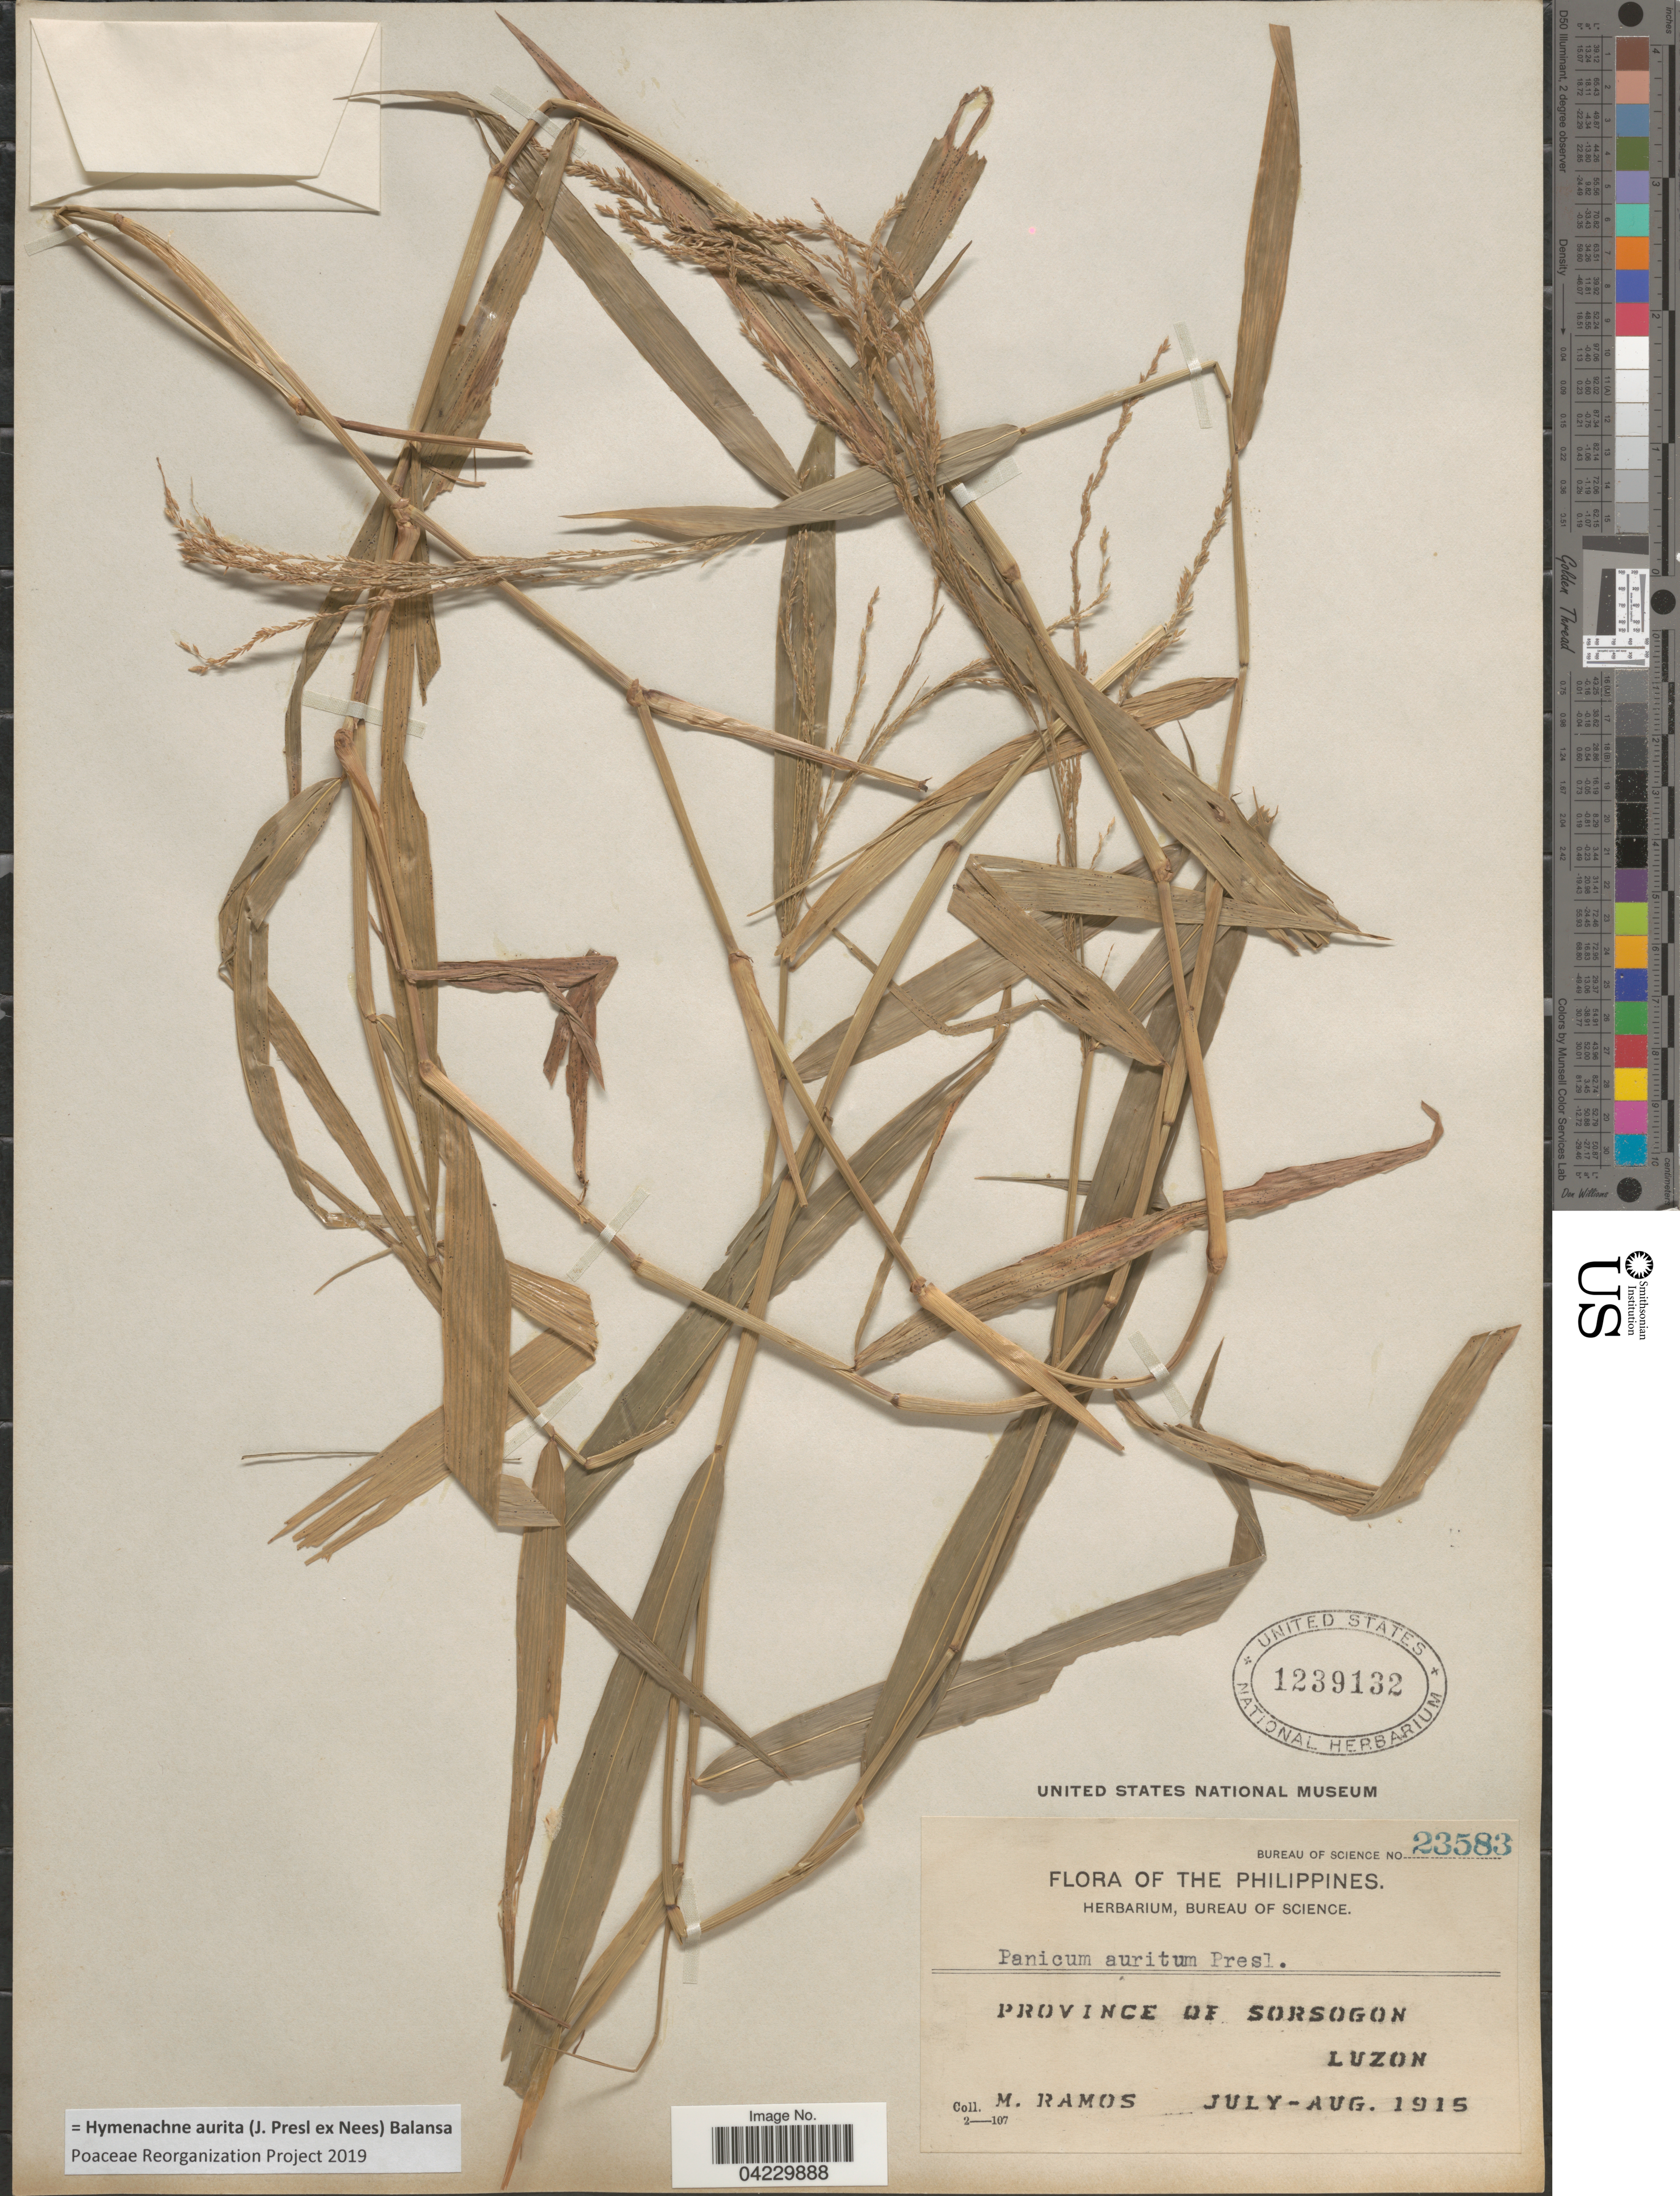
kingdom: Plantae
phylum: Tracheophyta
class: Liliopsida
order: Poales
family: Poaceae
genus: Hymenachne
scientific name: Hymenachne aurita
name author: (J. Presl ex Nees) Balansa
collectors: M. Ramos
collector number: Bureau of Science 23583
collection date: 1915-07/1915-08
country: Philippines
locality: Province of Sorsogon, Luzon.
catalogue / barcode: US 1239132